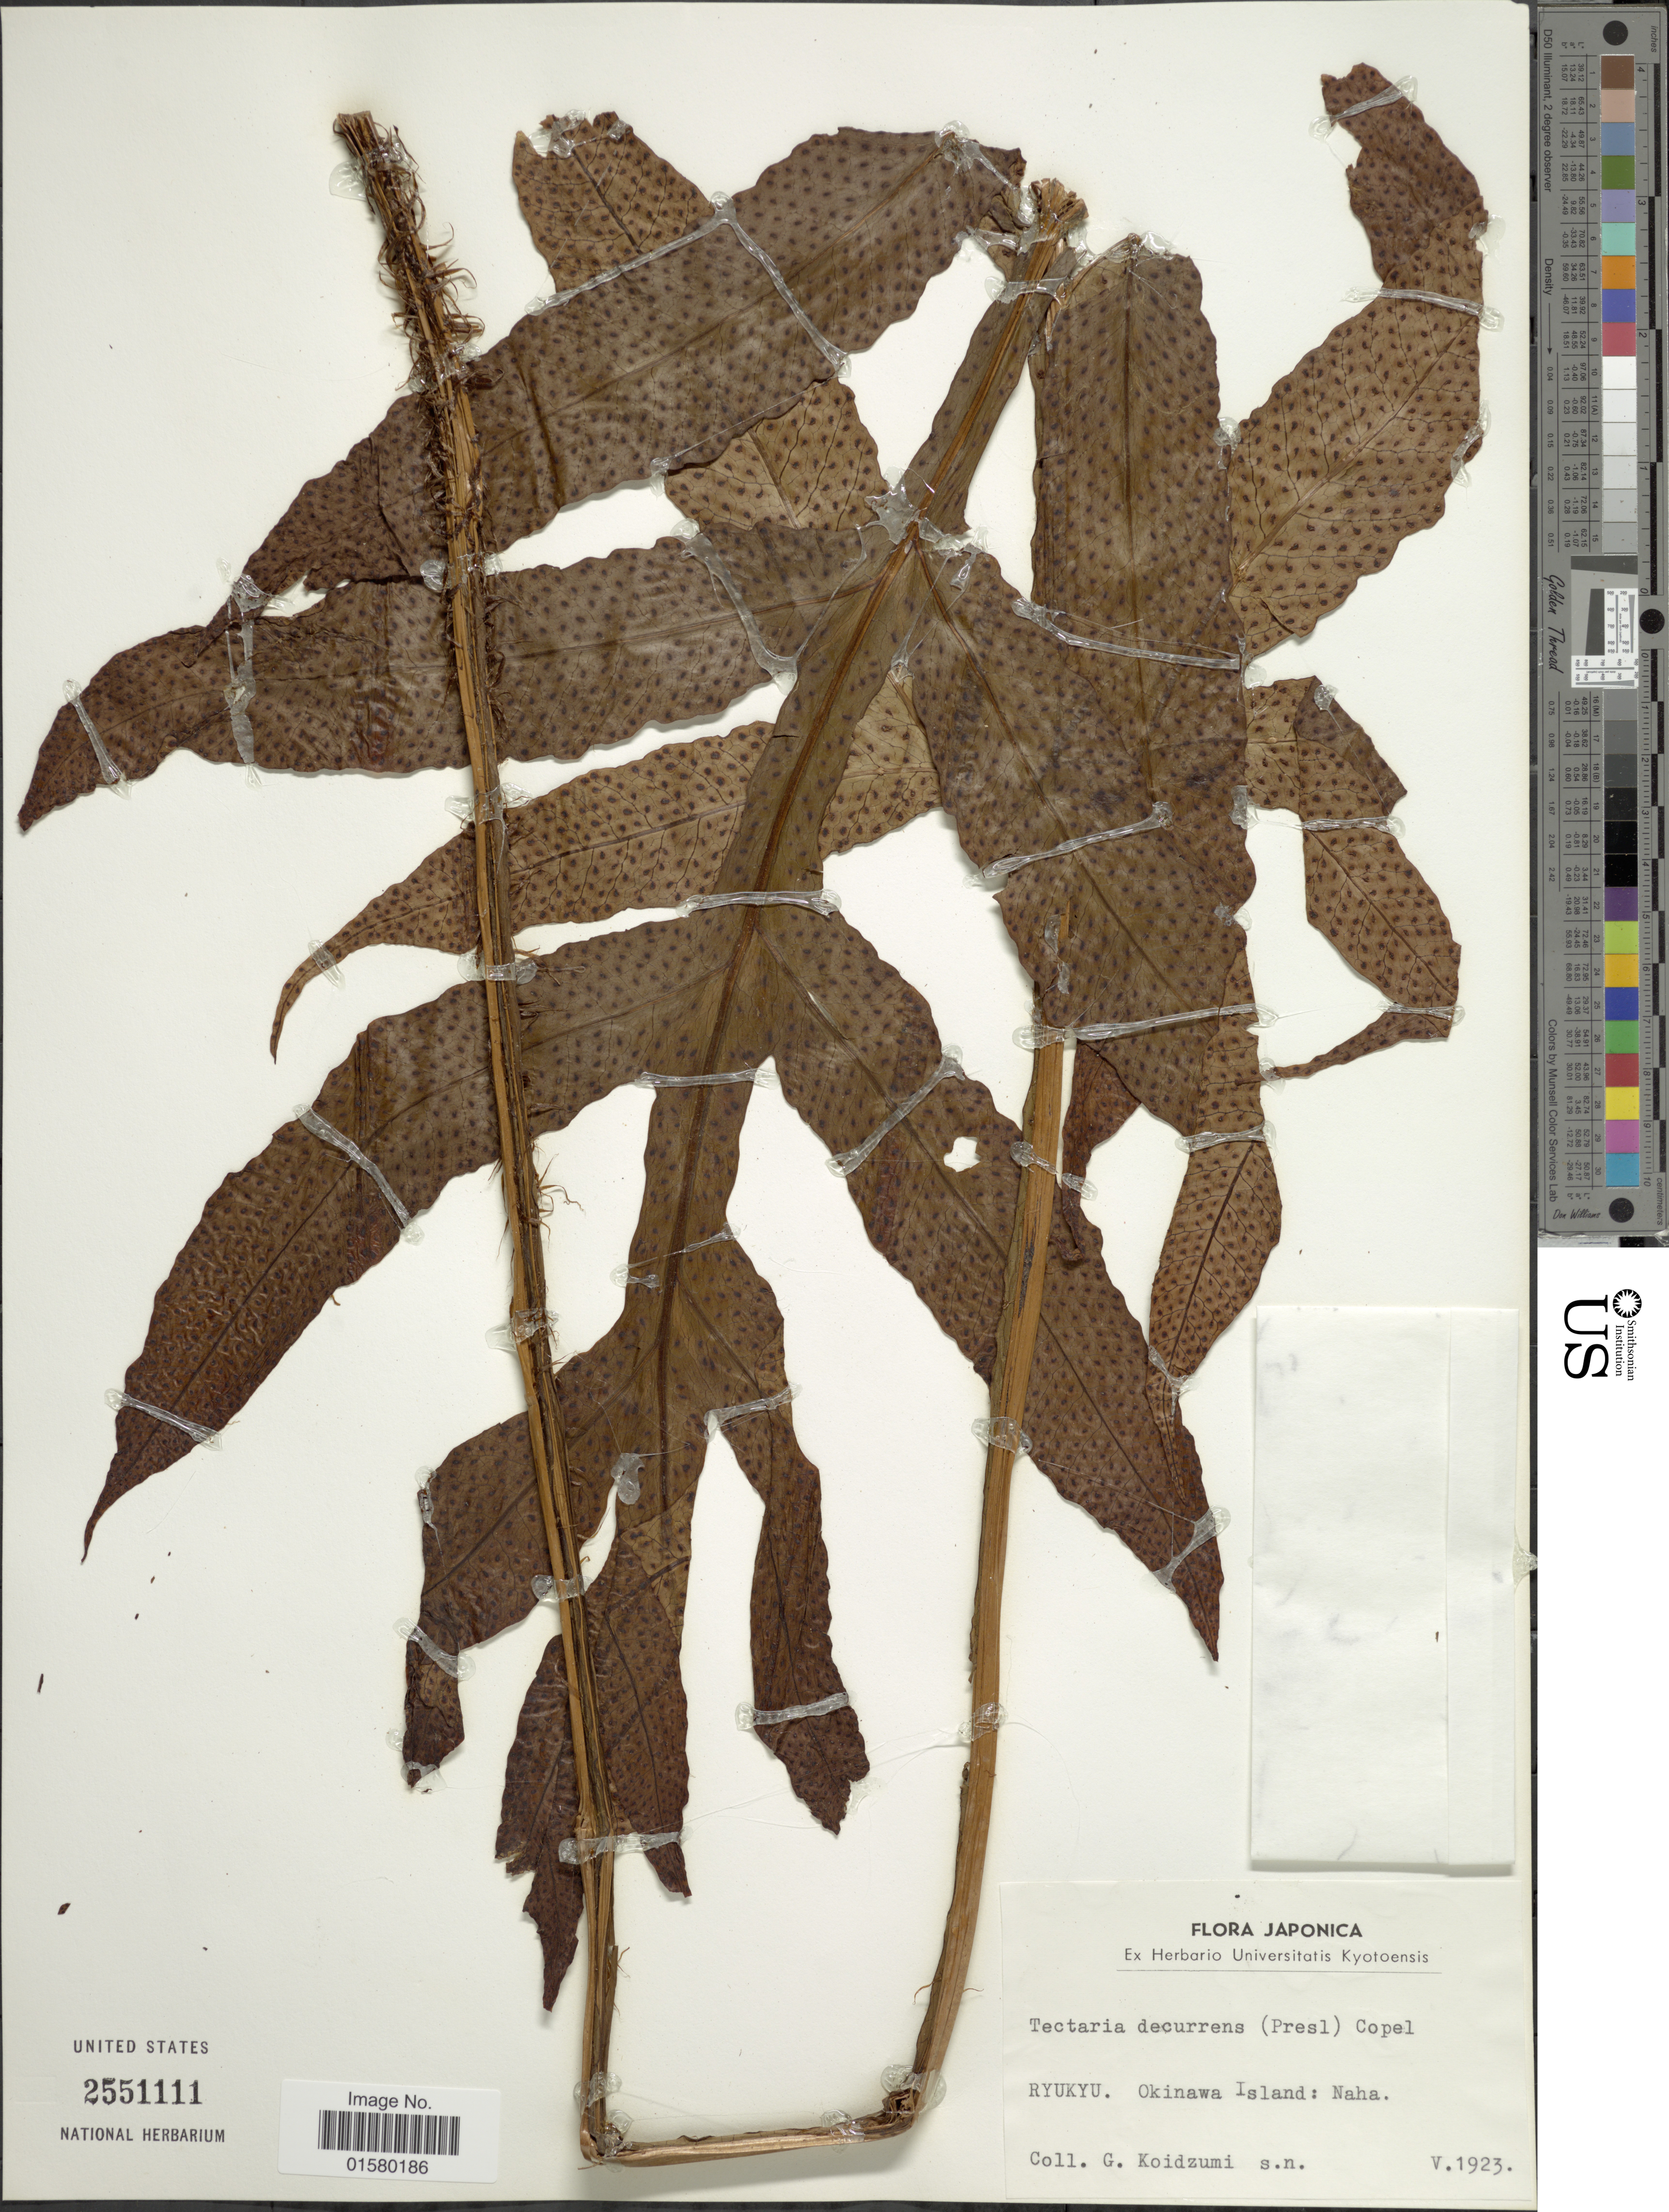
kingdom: Plantae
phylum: Tracheophyta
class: Polypodiopsida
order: Polypodiales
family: Tectariaceae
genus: Tectaria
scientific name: Tectaria decurrens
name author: (Presel.) Copel. in Elmer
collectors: G. Koidzumi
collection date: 1923-05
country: Japan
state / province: Okinawa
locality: Japonica, Ryukyu. Okinawa Island: Naha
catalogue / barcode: US 2551111